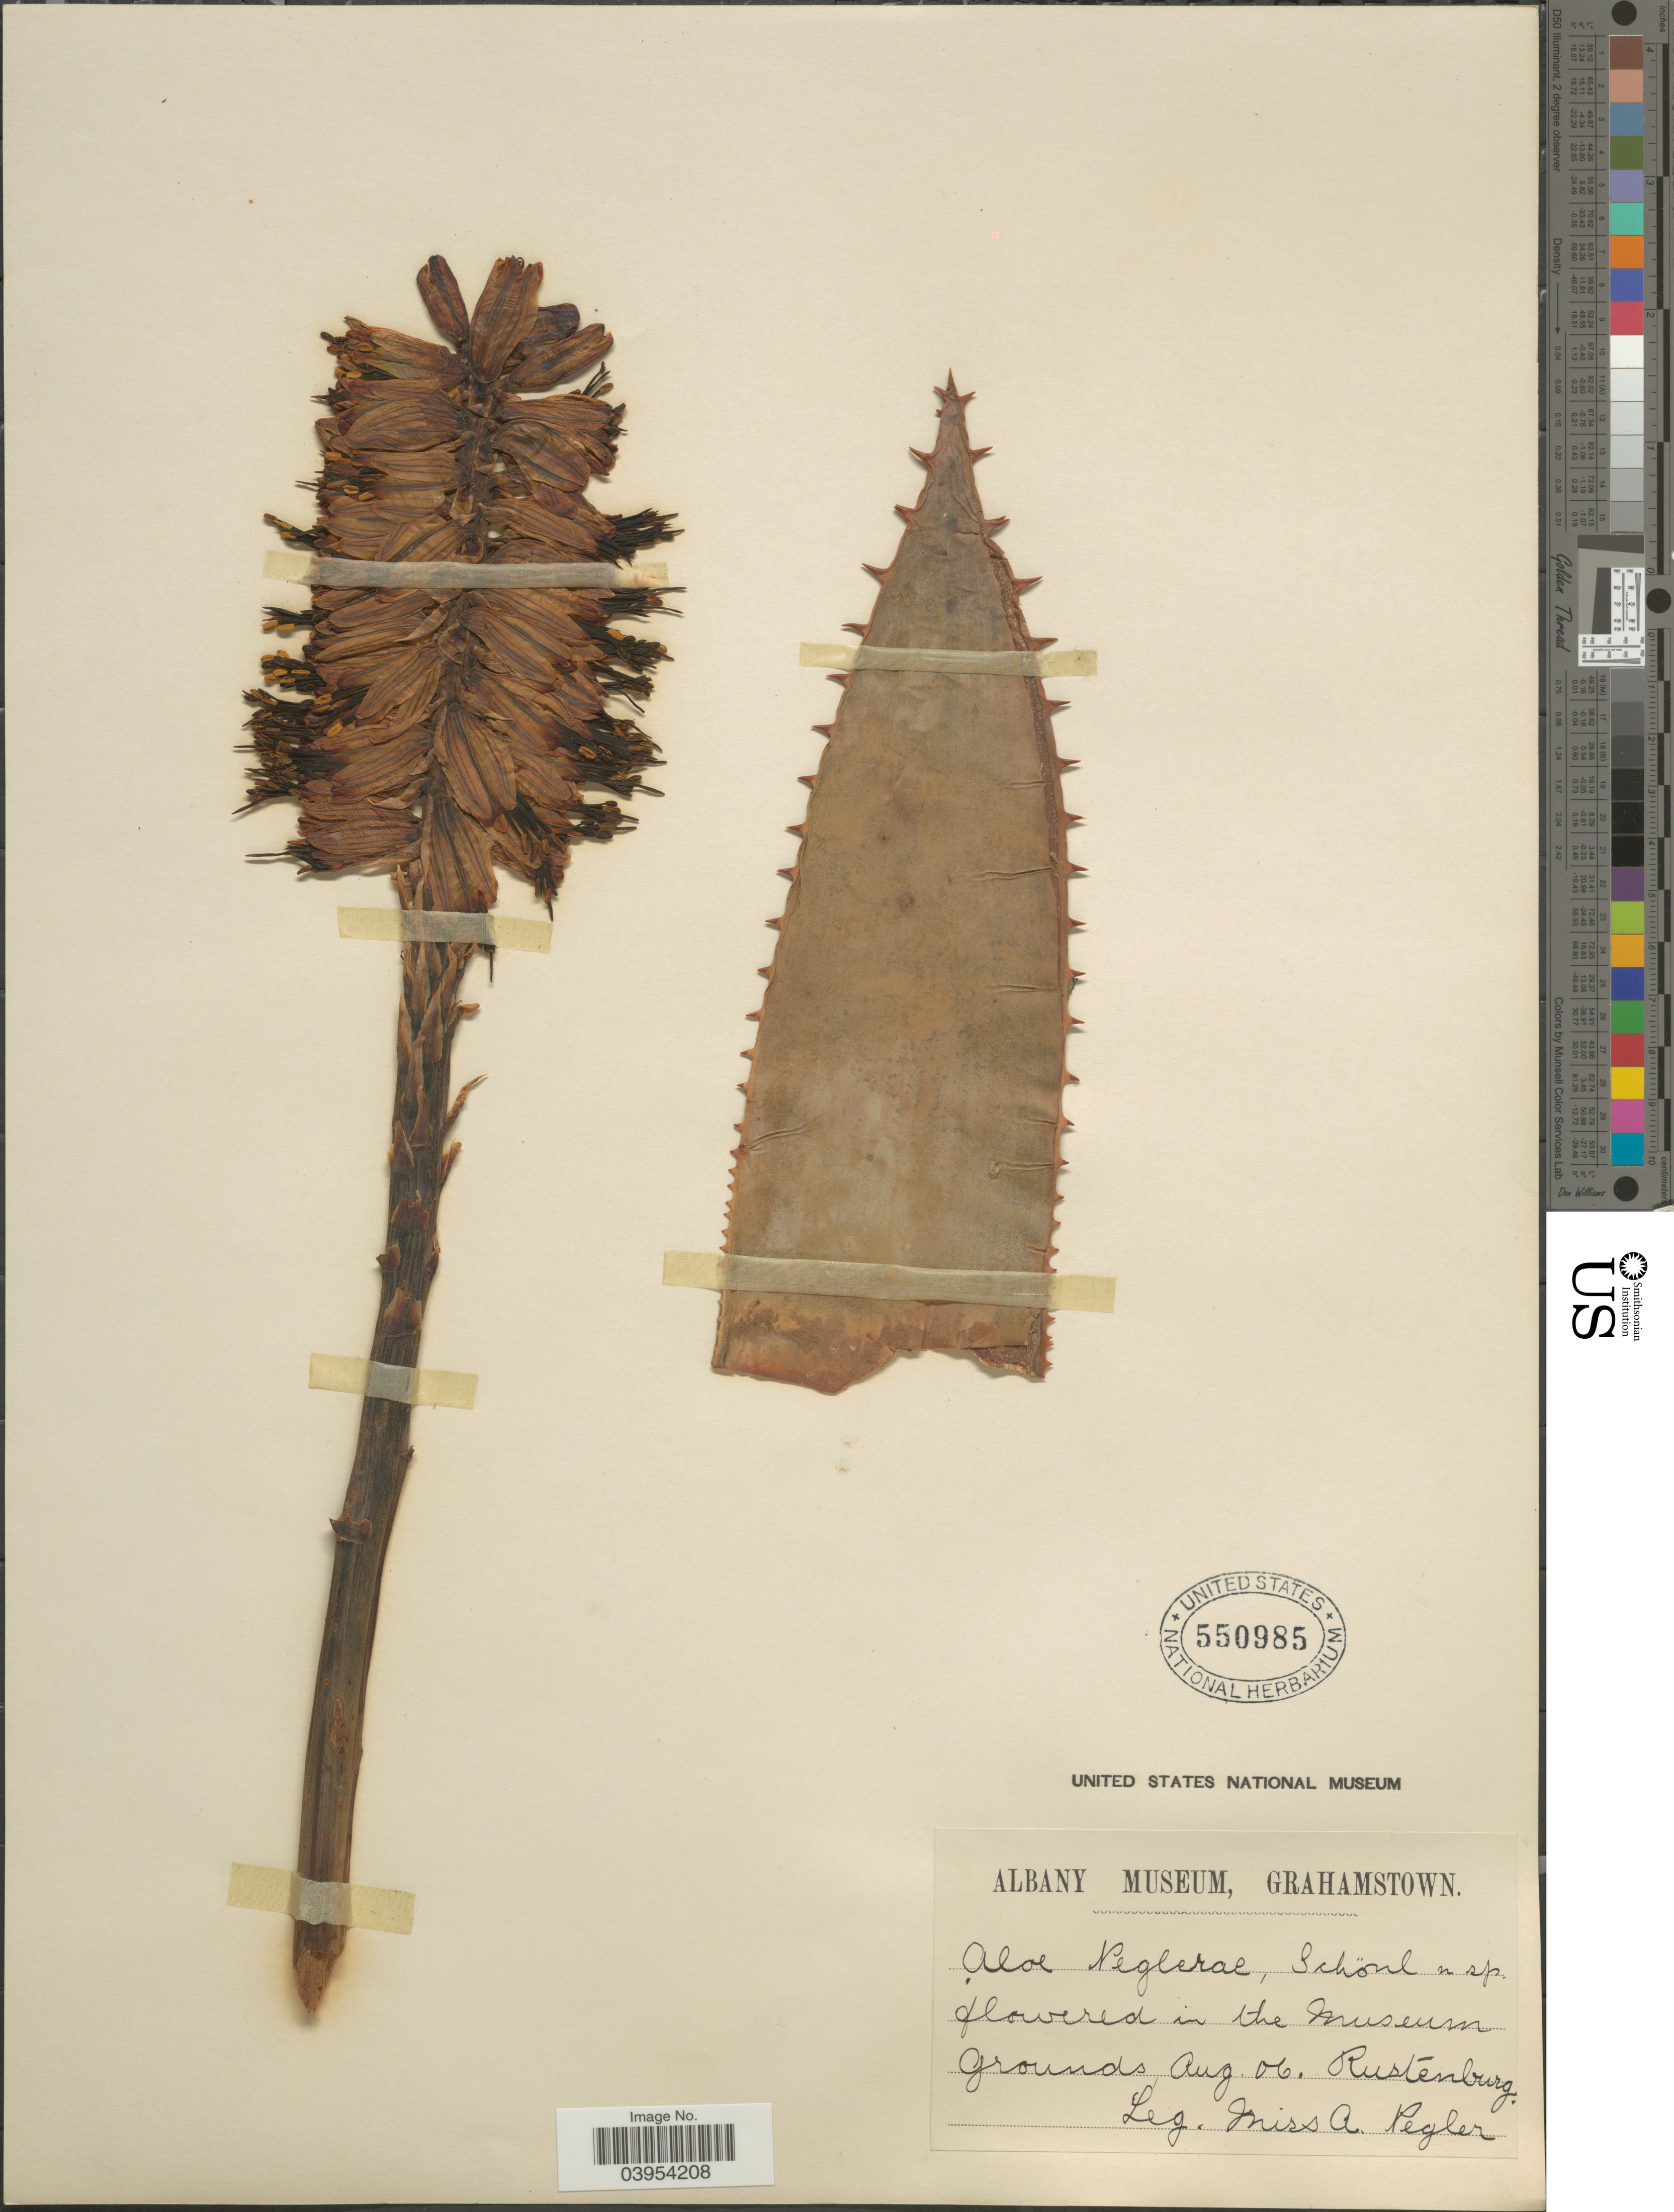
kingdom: Plantae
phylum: Tracheophyta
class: Liliopsida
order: Asparagales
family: Asphodelaceae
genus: Aloe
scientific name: Aloe peglerae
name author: Schönland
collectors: A. Pegler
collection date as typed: Transcribed d/m/y: /8/6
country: South Africa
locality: In the Museum Grounds, Rustenburg.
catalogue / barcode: US 550985